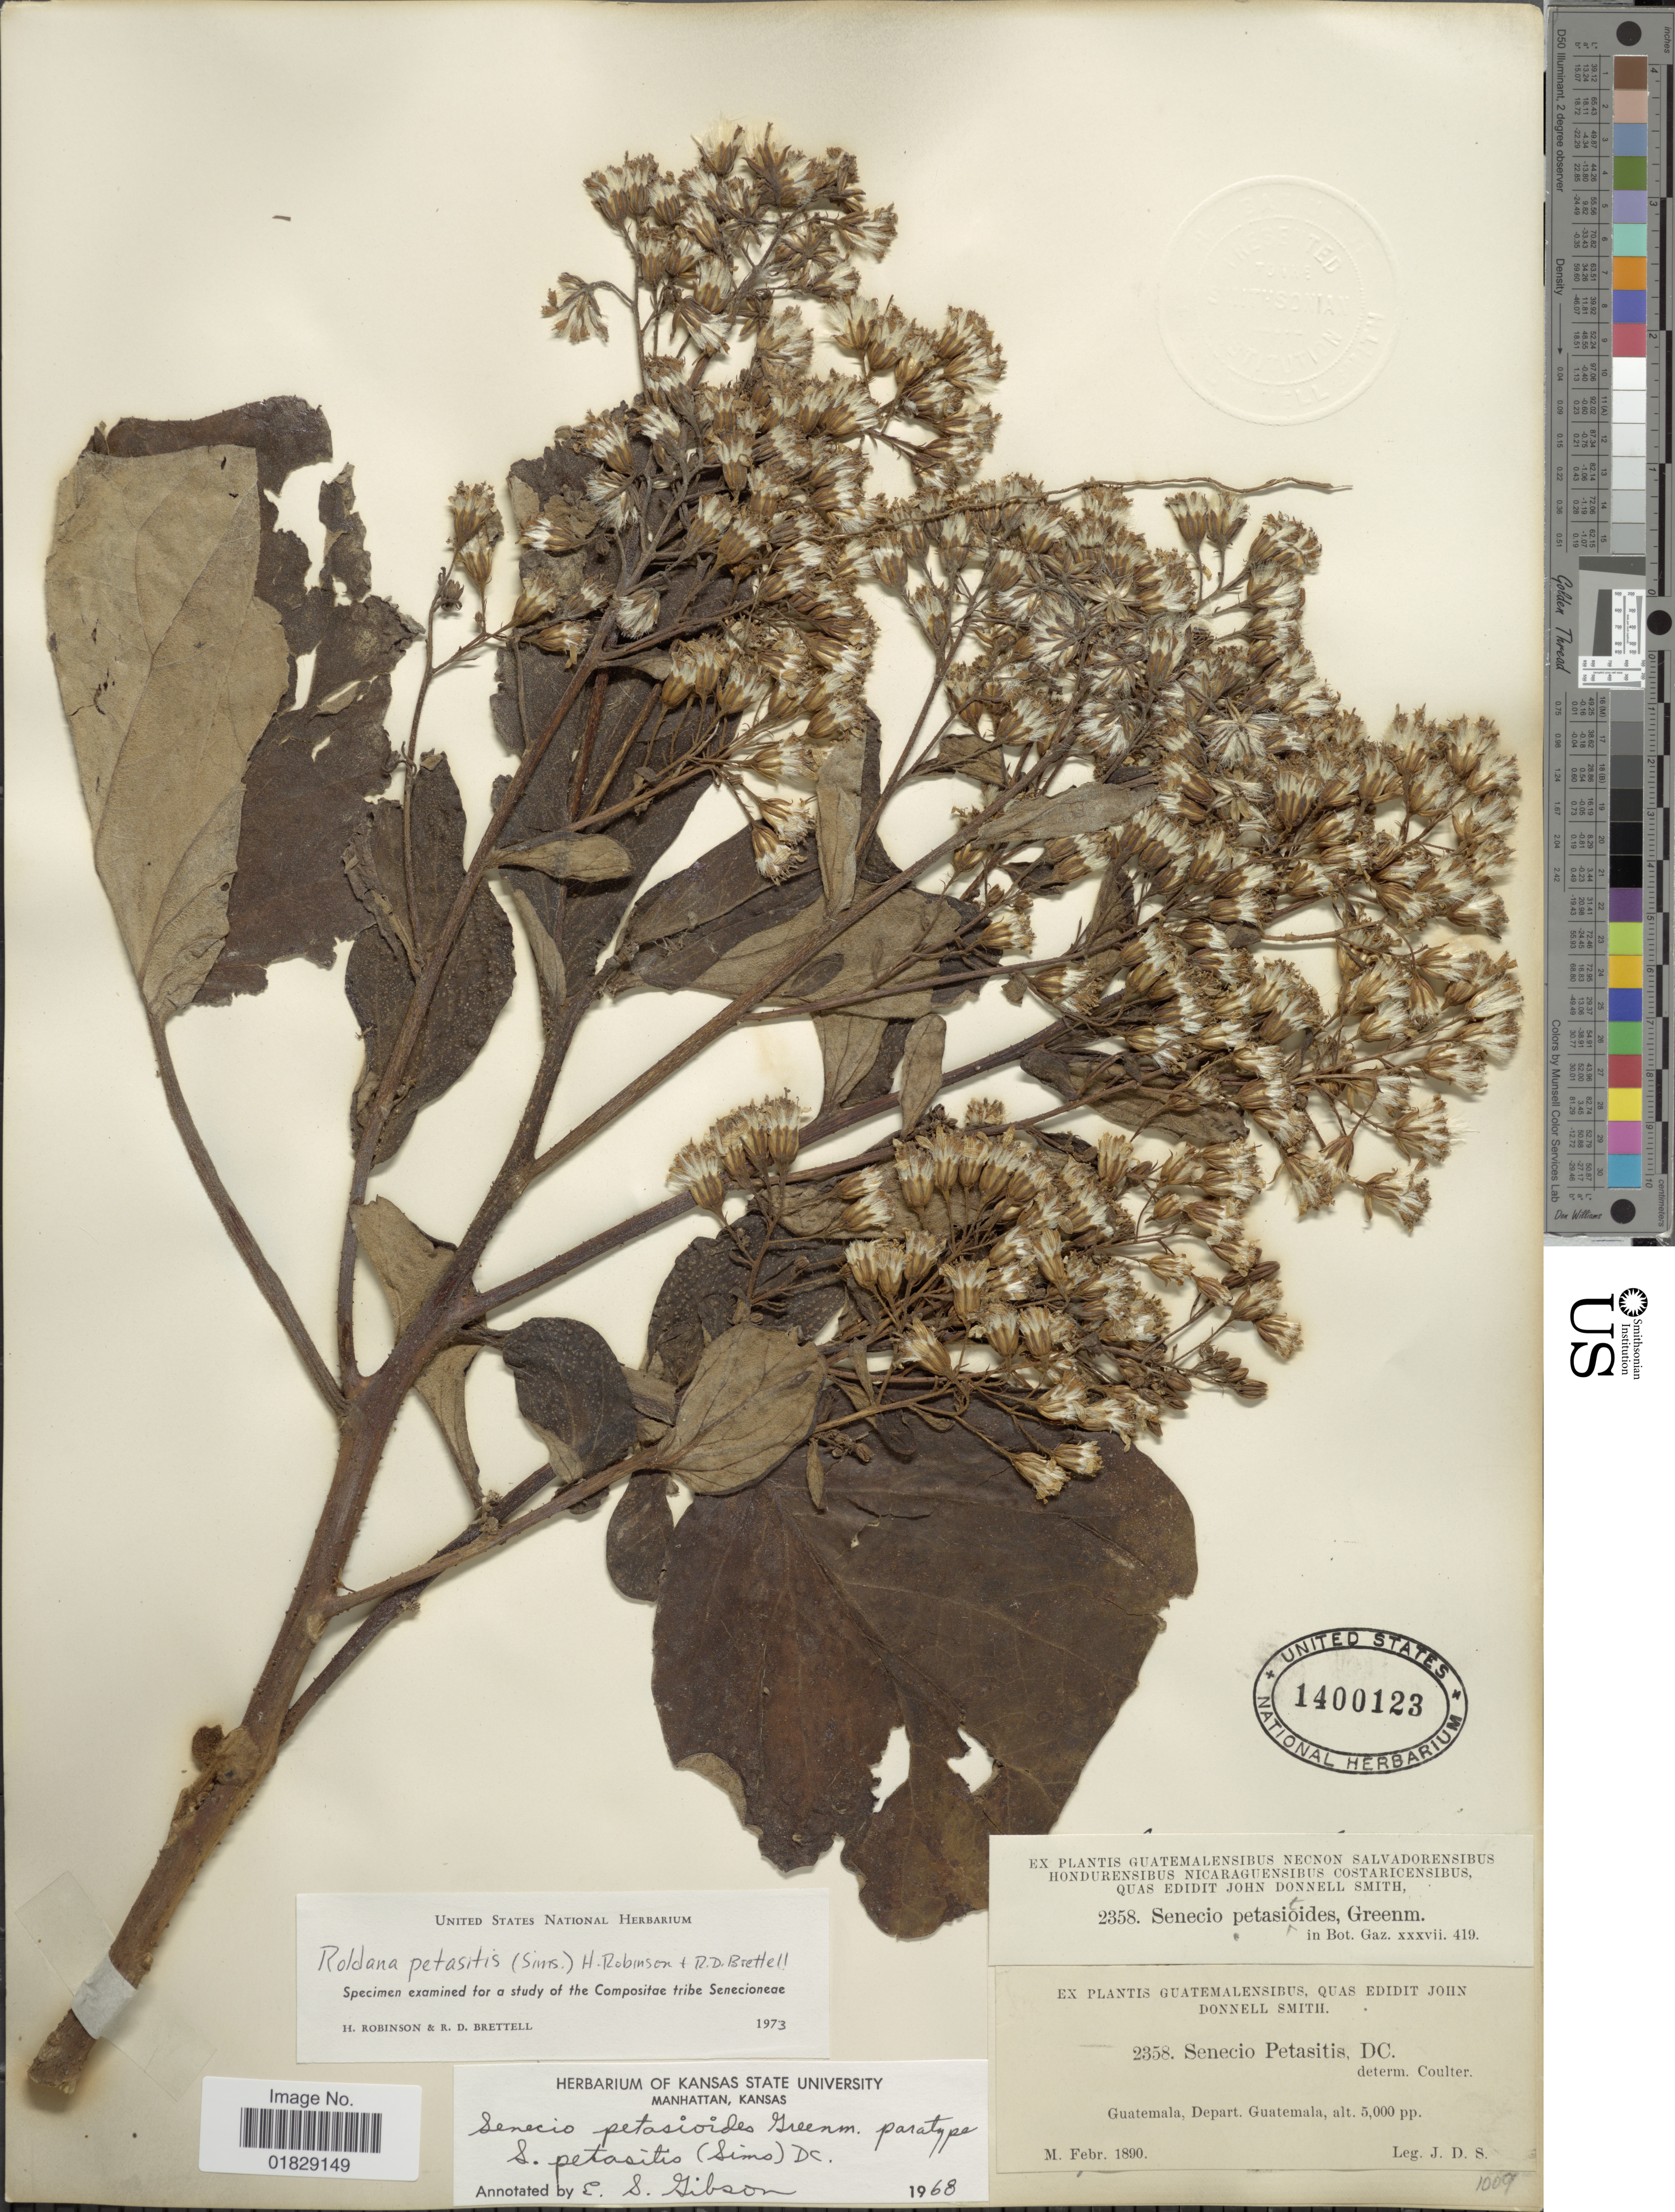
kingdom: Plantae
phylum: Tracheophyta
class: Magnoliopsida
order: Asterales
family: Asteraceae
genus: Roldana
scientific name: Roldana petasitis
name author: (Sims) H. Rob. & Brettell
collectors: J. Donnell Smith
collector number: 2358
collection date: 1890-02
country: Guatemala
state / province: Guatemala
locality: Guatemala, Depart. Guatemala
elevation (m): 1524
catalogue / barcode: US 1400123